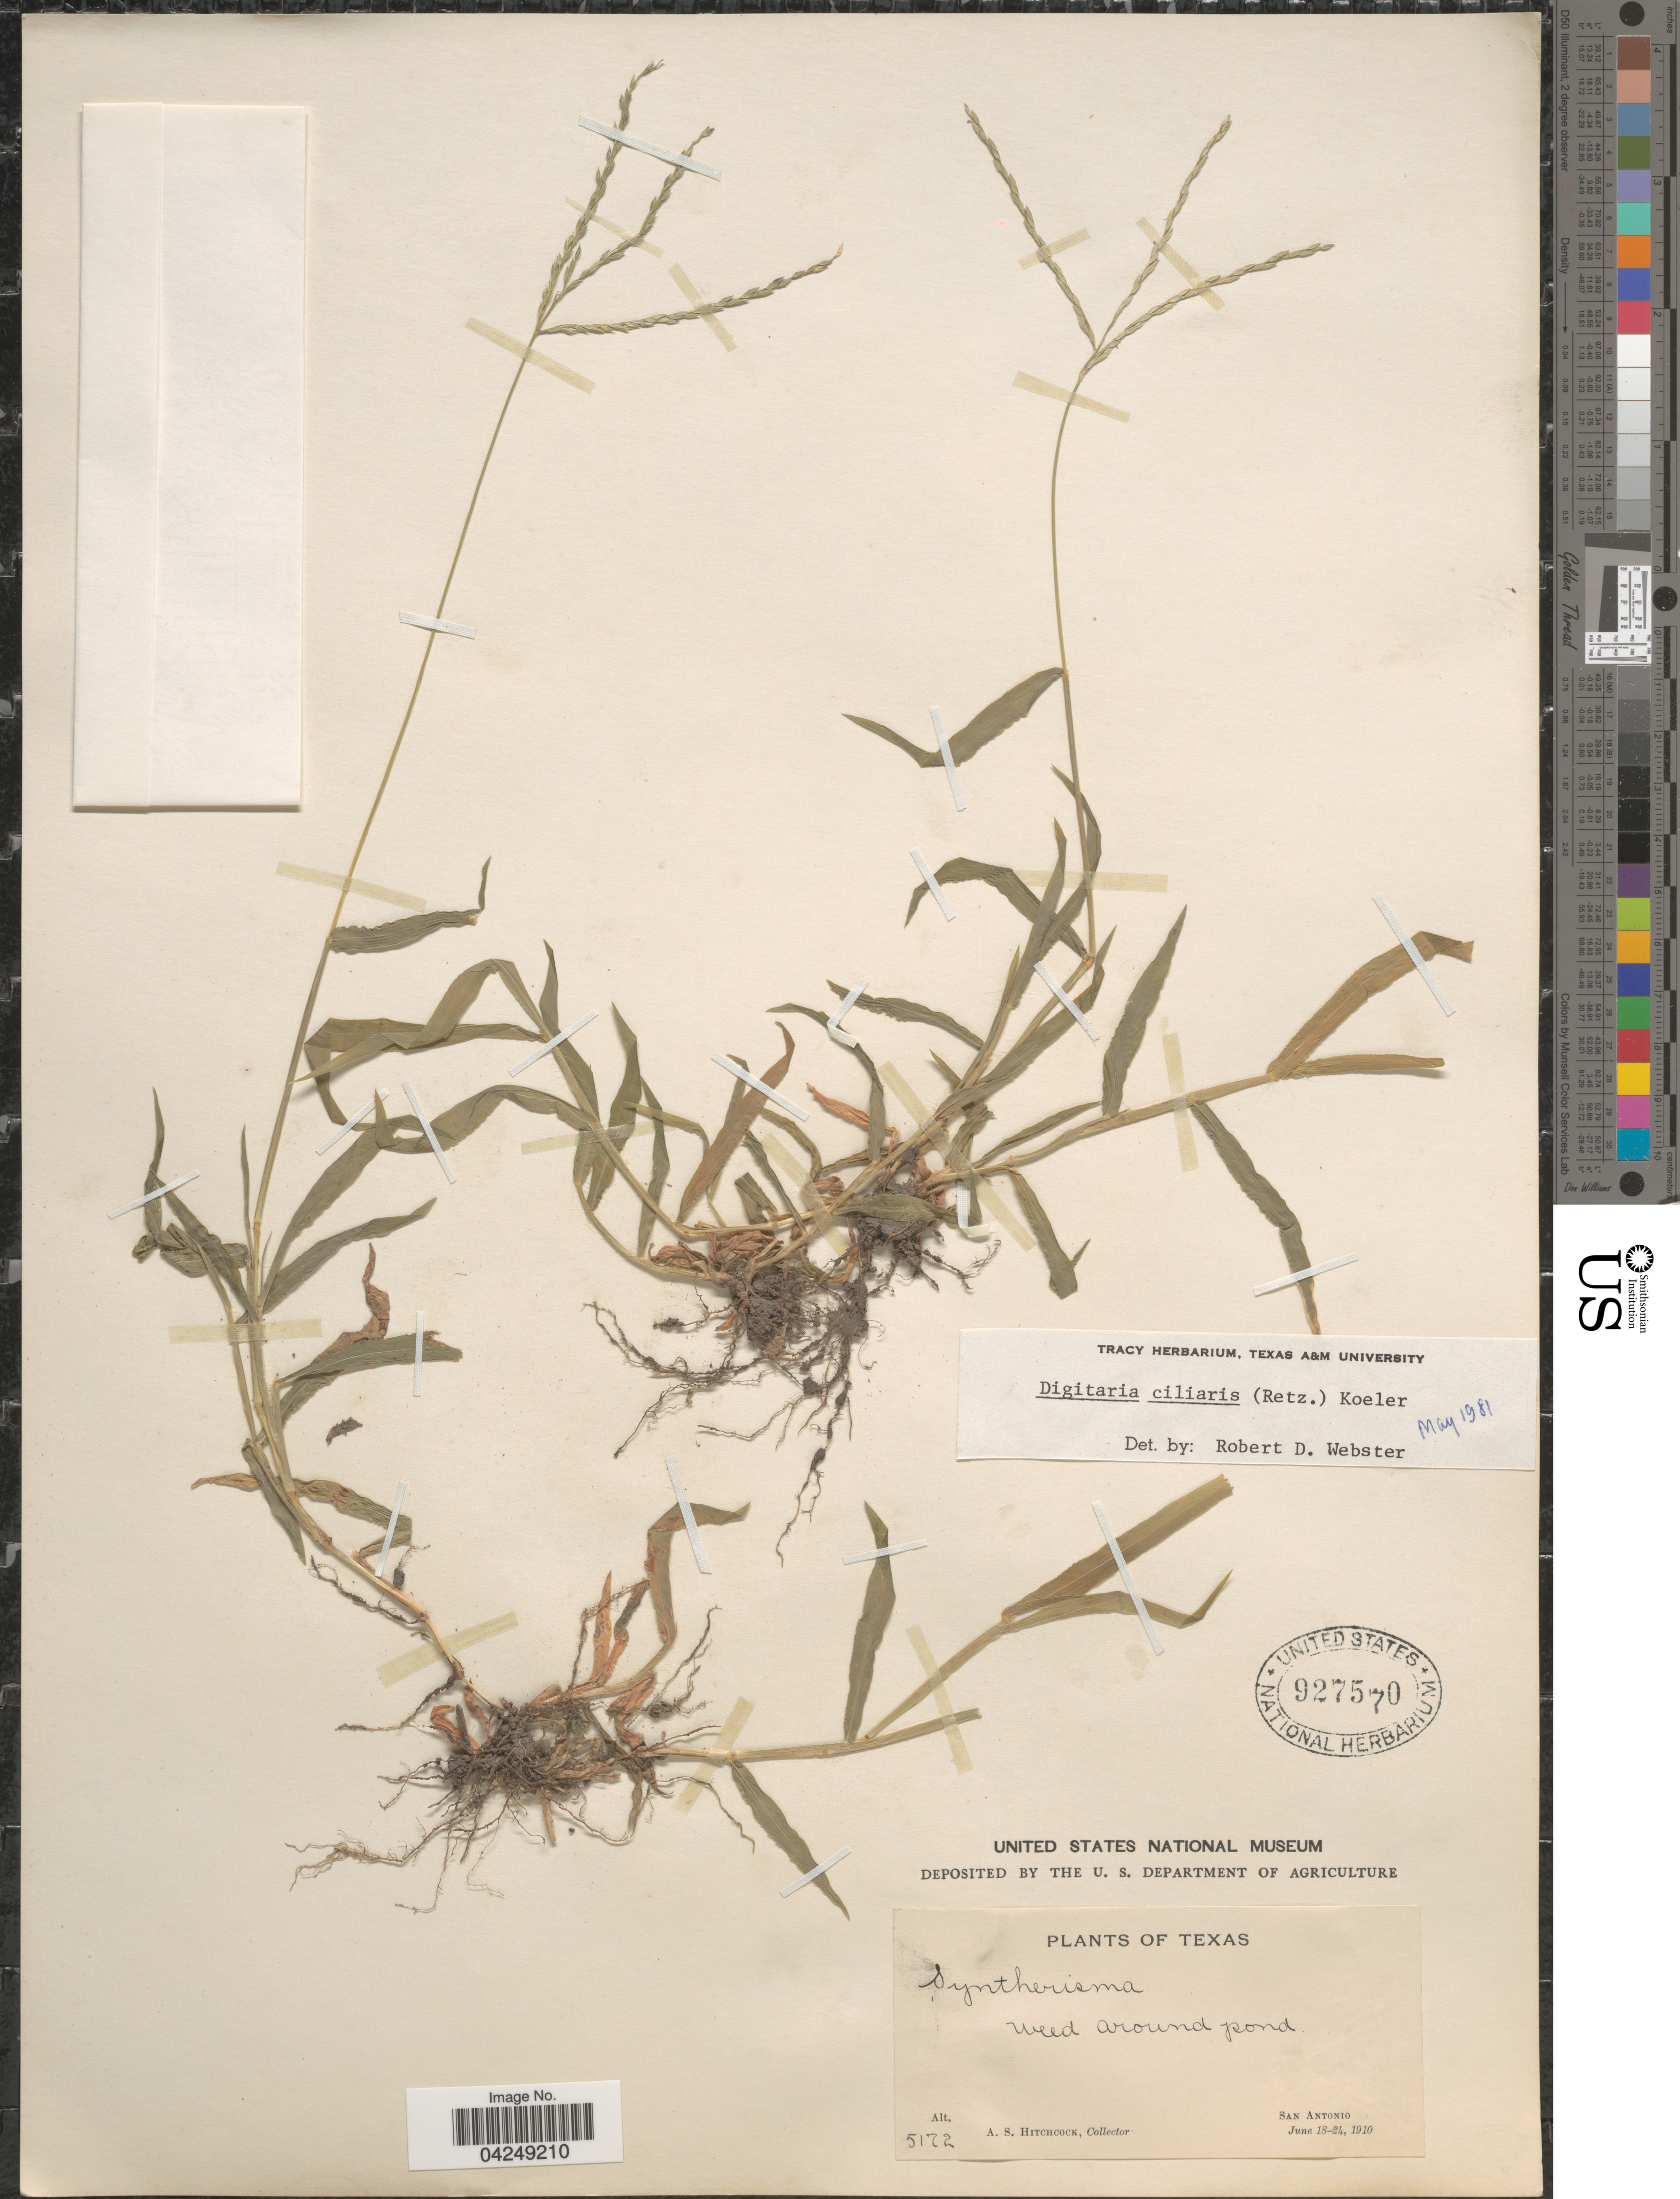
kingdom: Plantae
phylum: Tracheophyta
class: Liliopsida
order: Poales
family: Poaceae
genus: Digitaria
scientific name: Digitaria ciliaris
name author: (Retz.) Koeler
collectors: A. S. Hitchcock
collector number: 5172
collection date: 1910-06-18/1910-06-24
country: United States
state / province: Texas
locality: Weed around pond. San Antonio.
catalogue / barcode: US 927570